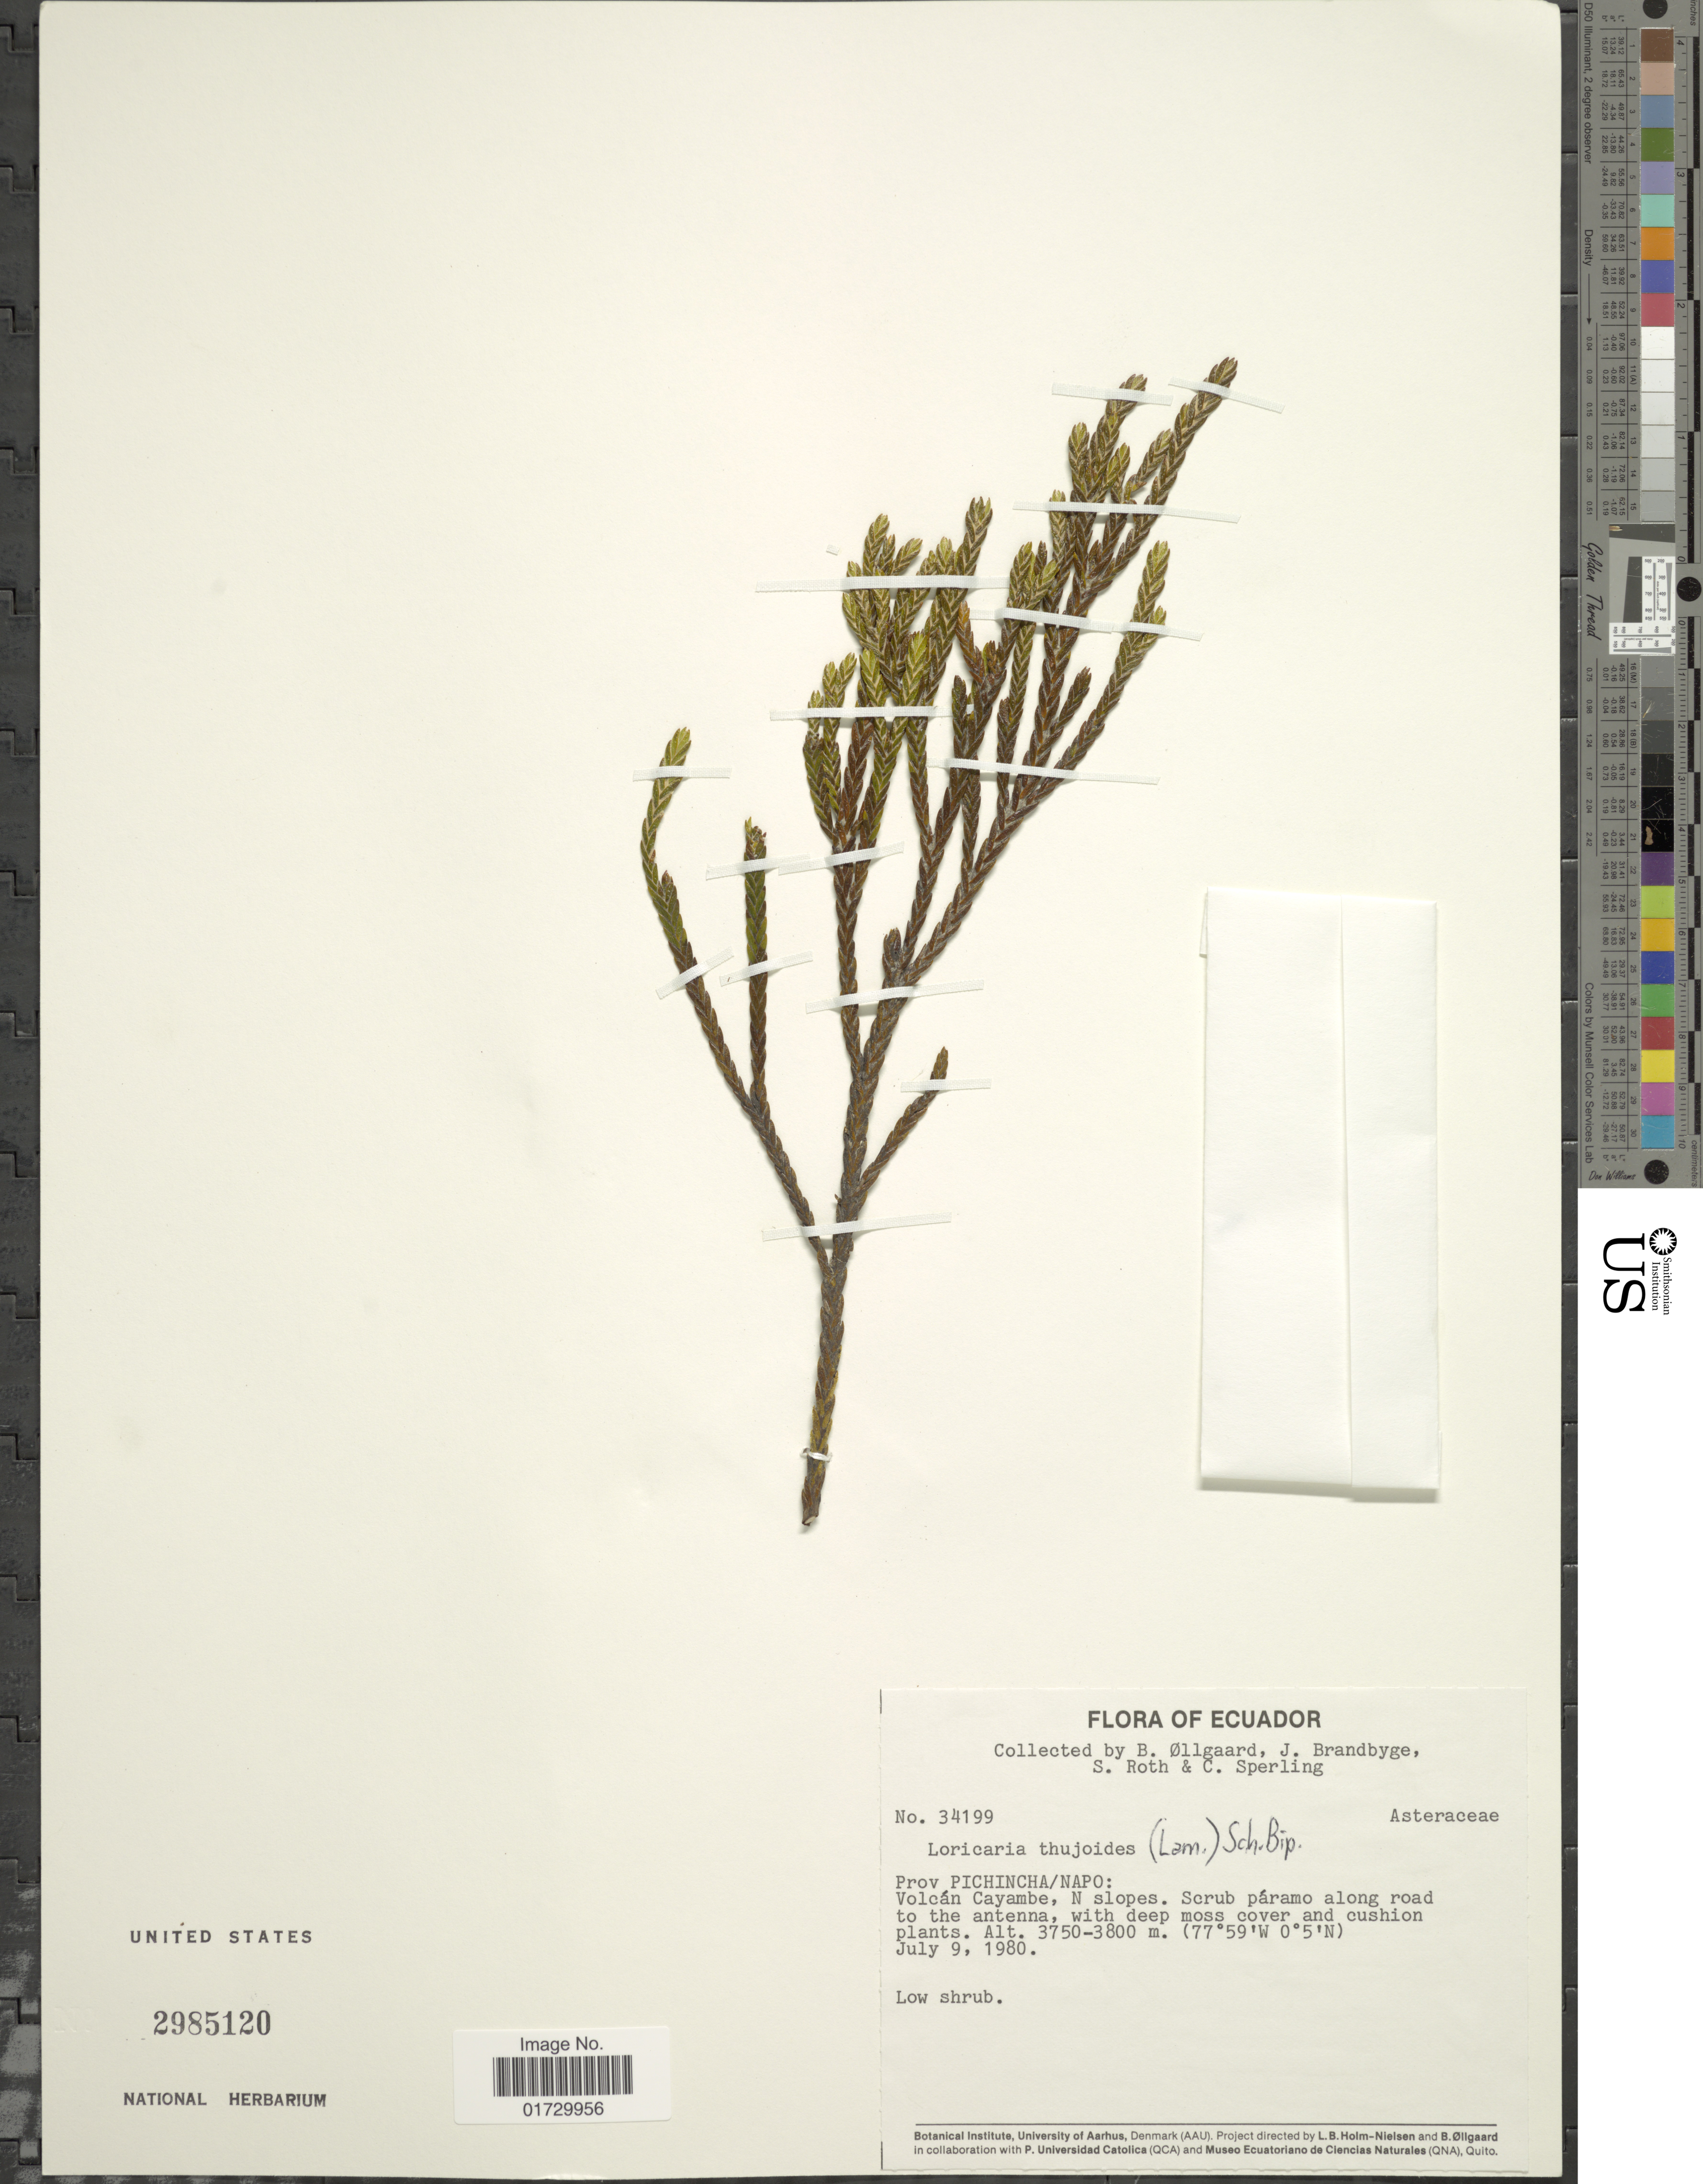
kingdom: Plantae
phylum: Tracheophyta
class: Magnoliopsida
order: Asterales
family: Asteraceae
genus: Loricaria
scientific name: Loricaria thuyoides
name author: (Lam.) Sch. Bip.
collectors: B. Øllgaard, J. Brandbyge, S. Roth & C. Sperling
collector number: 34199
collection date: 1980-07-09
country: Ecuador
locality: Prov. Pichincha/Napo: Volcan Cayambe, N slopes. Scrub paramo along road to the antenna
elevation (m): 3750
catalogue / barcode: US 2985120